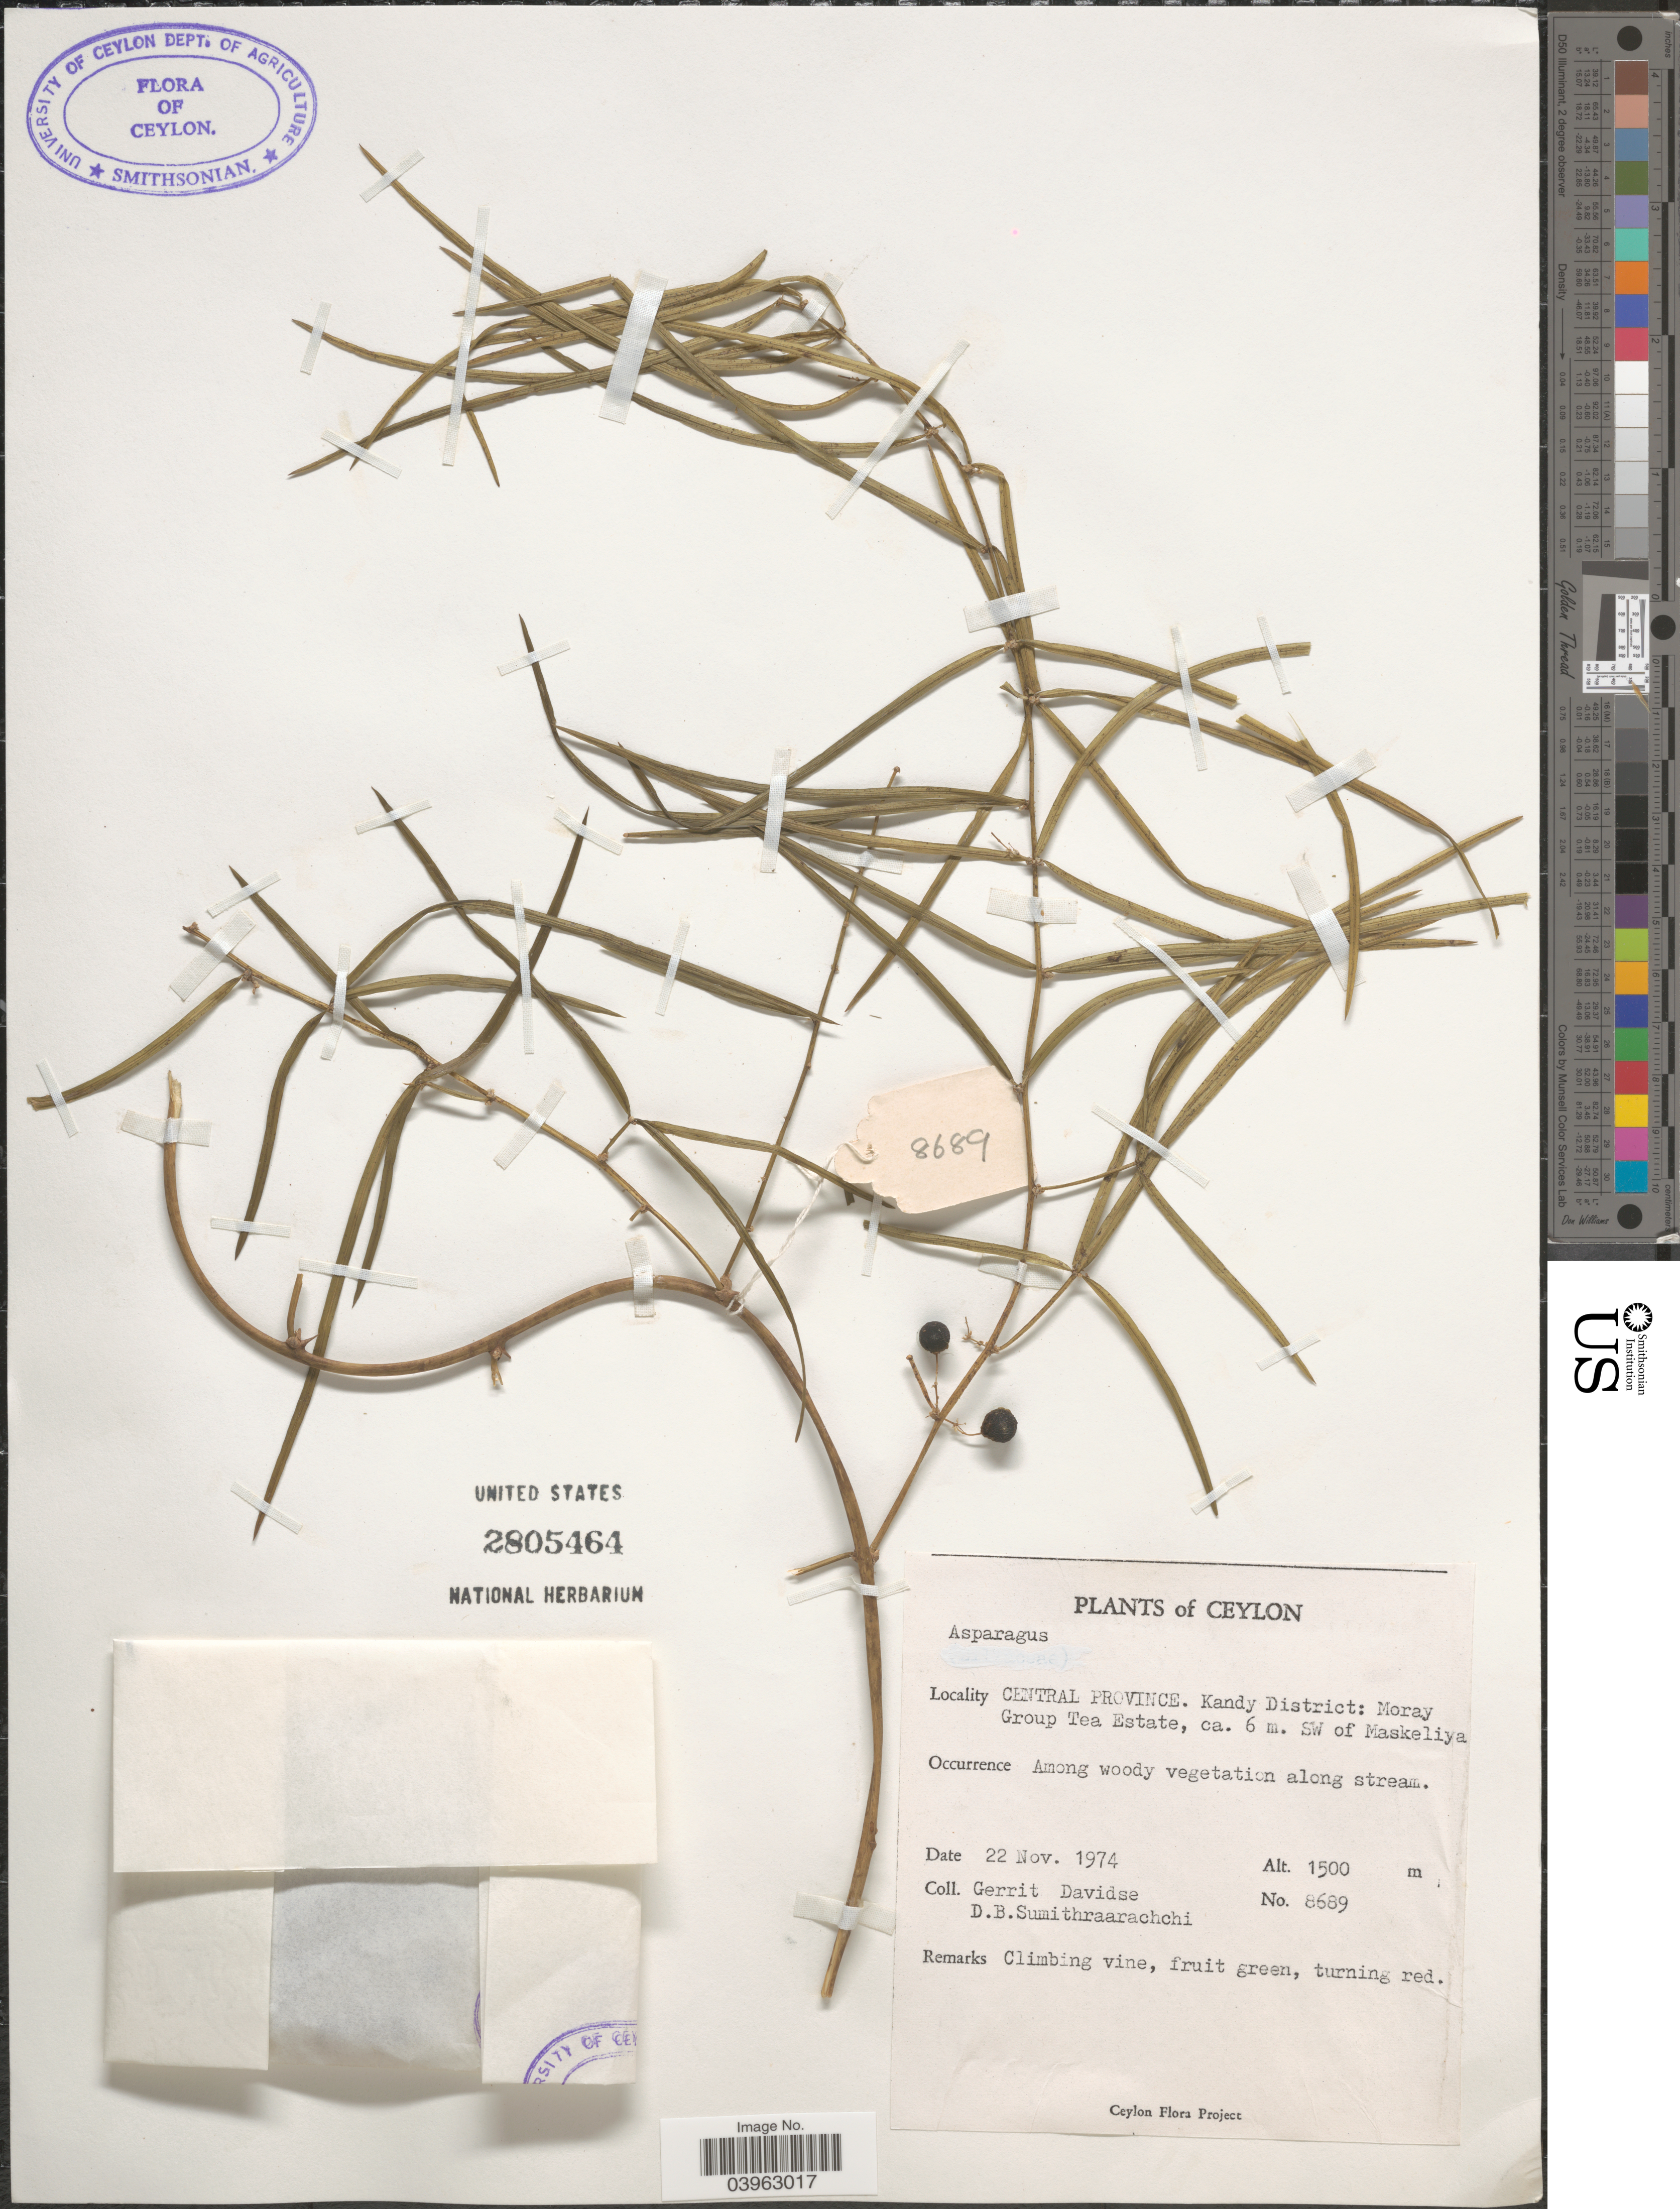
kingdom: Plantae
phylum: Tracheophyta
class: Liliopsida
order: Asparagales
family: Asparagaceae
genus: Asparagus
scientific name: Asparagus sp.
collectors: G. Davidse & D. B. Sumithraarachchi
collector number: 8689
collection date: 1974-11-22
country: Sri Lanka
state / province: Central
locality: Ceylon. Kandy District: Moray Group Tea Estate, ca. 6 m. SW of Maskeliya.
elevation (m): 1500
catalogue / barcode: US 2805464